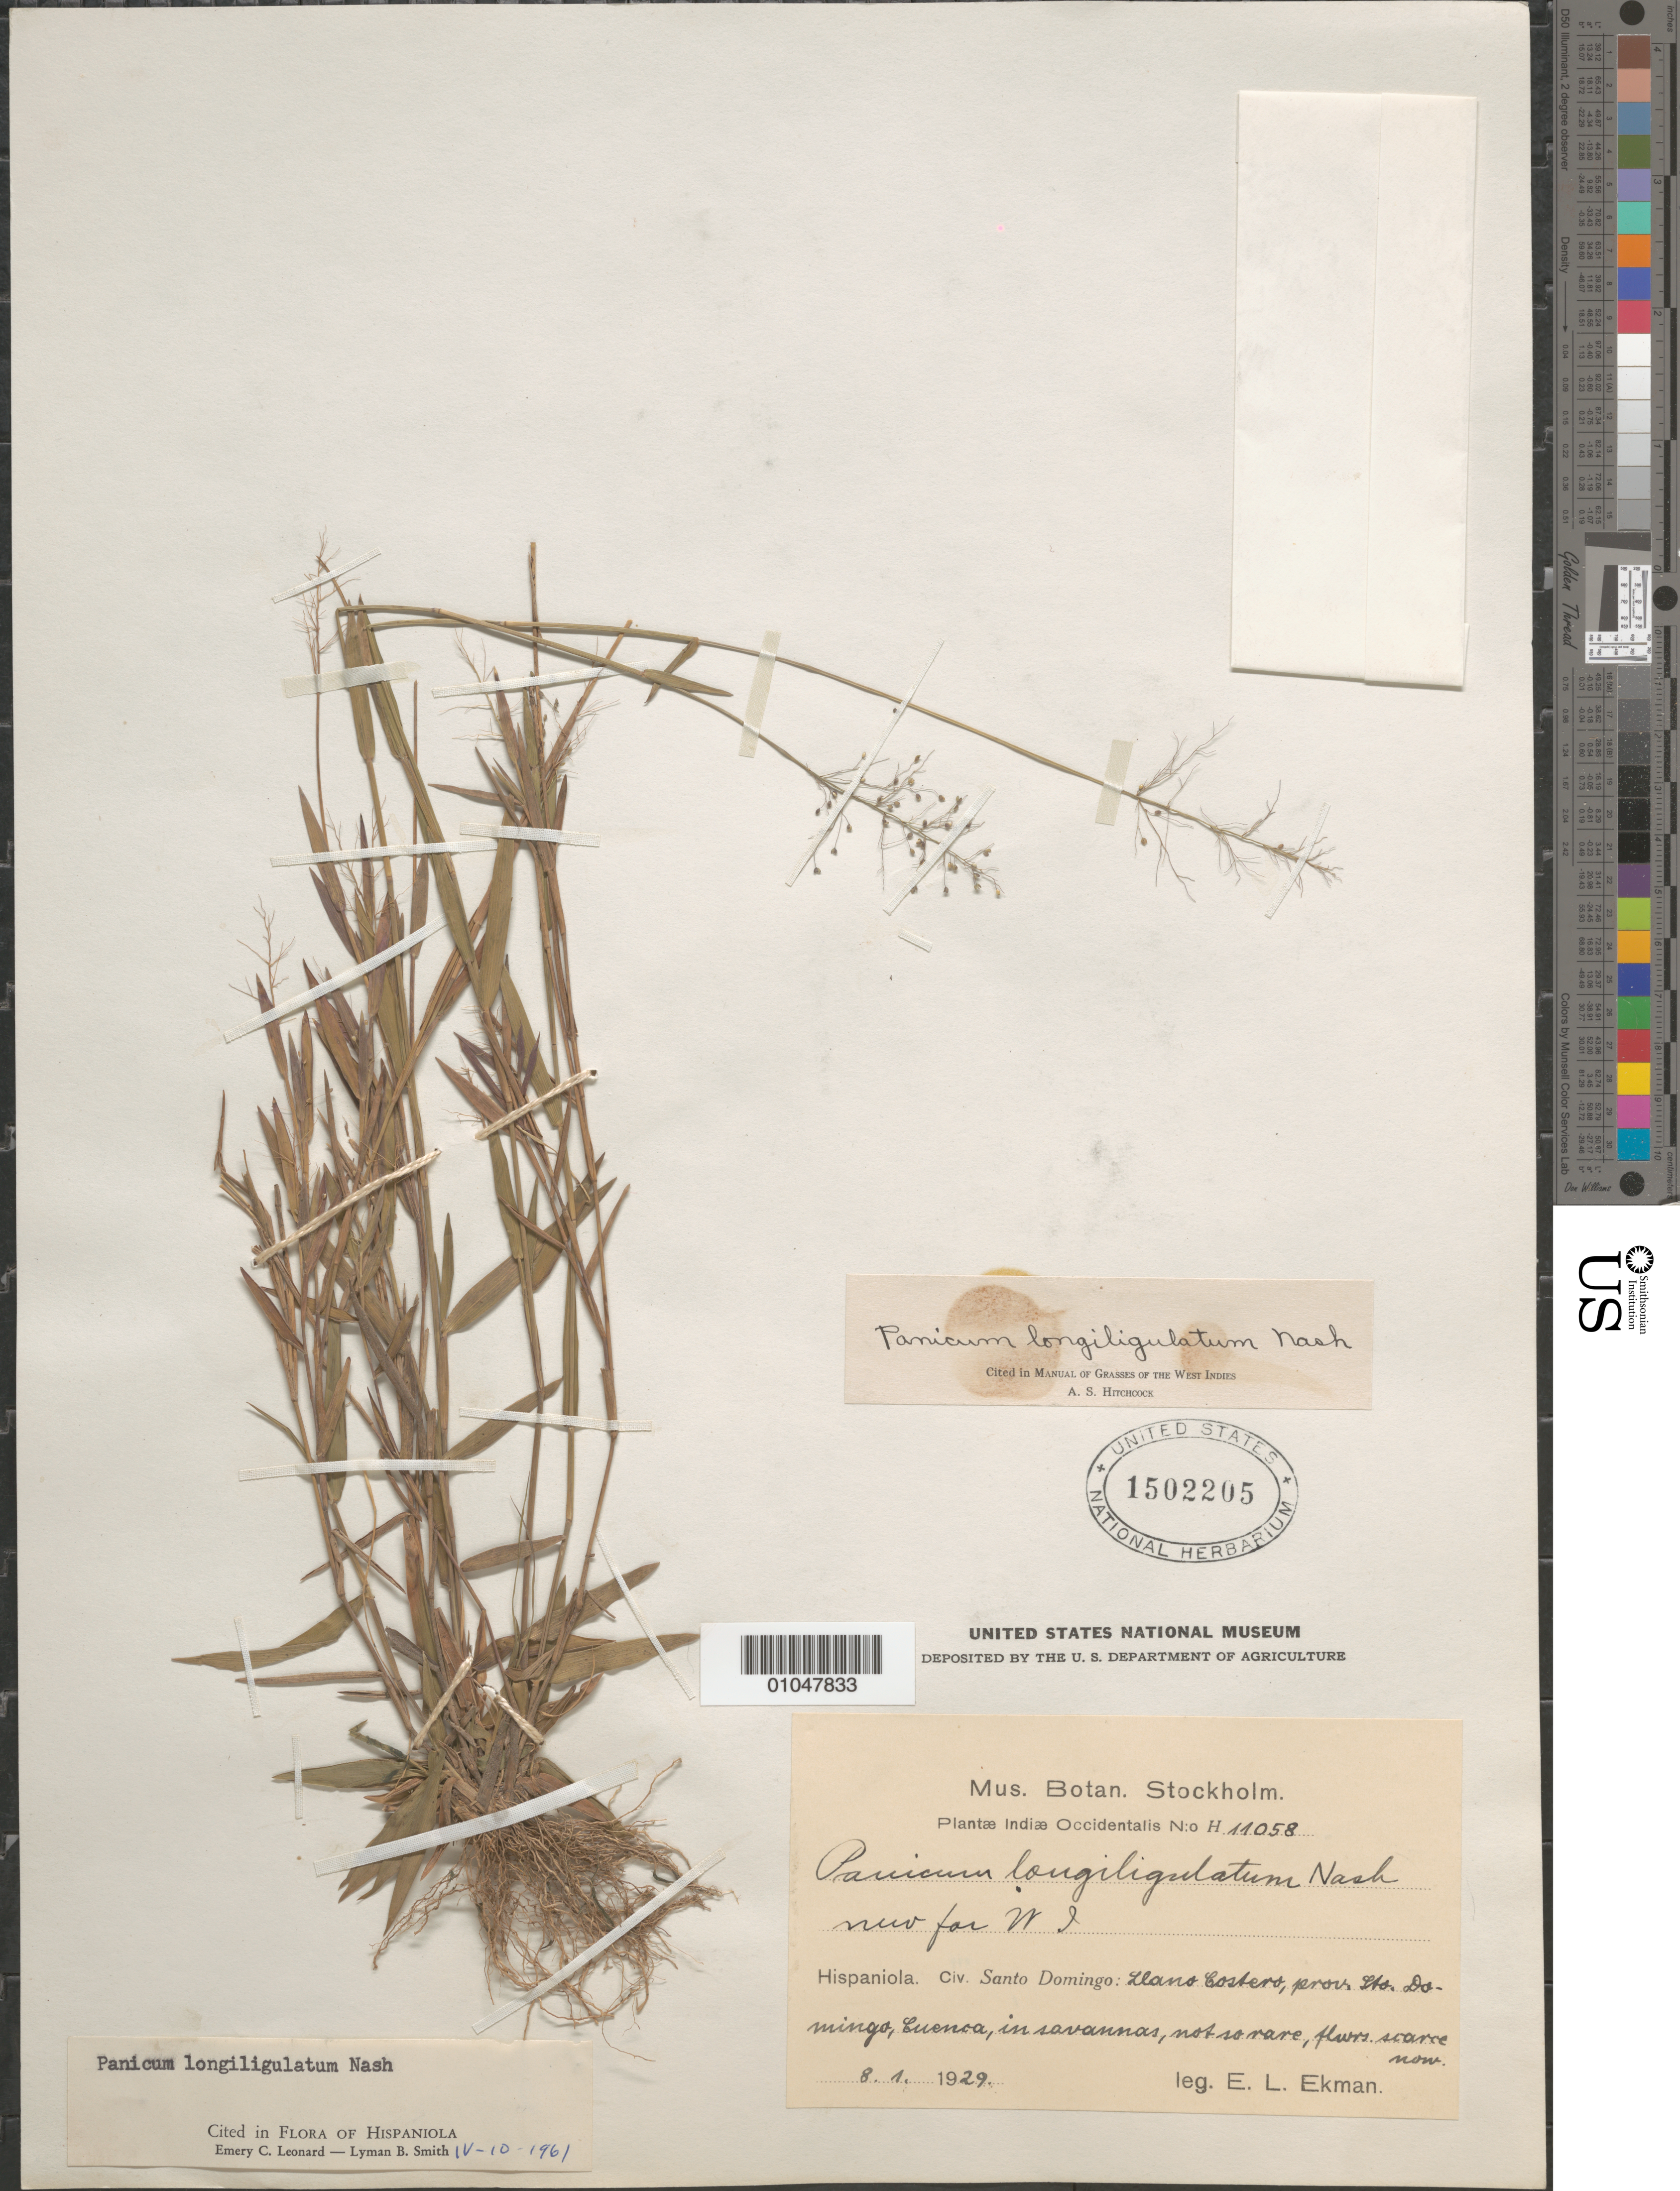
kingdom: Plantae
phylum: Tracheophyta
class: Liliopsida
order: Poales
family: Poaceae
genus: Panicum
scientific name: Panicum longiligulatum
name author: Nash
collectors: E. L. Ekman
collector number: H 11058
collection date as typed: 08 Jan 1929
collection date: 1929-01-08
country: Dominican Republic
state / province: Distrito Nacional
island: Hispaniola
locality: Llano Costero, Cuenca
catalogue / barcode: US 1502205